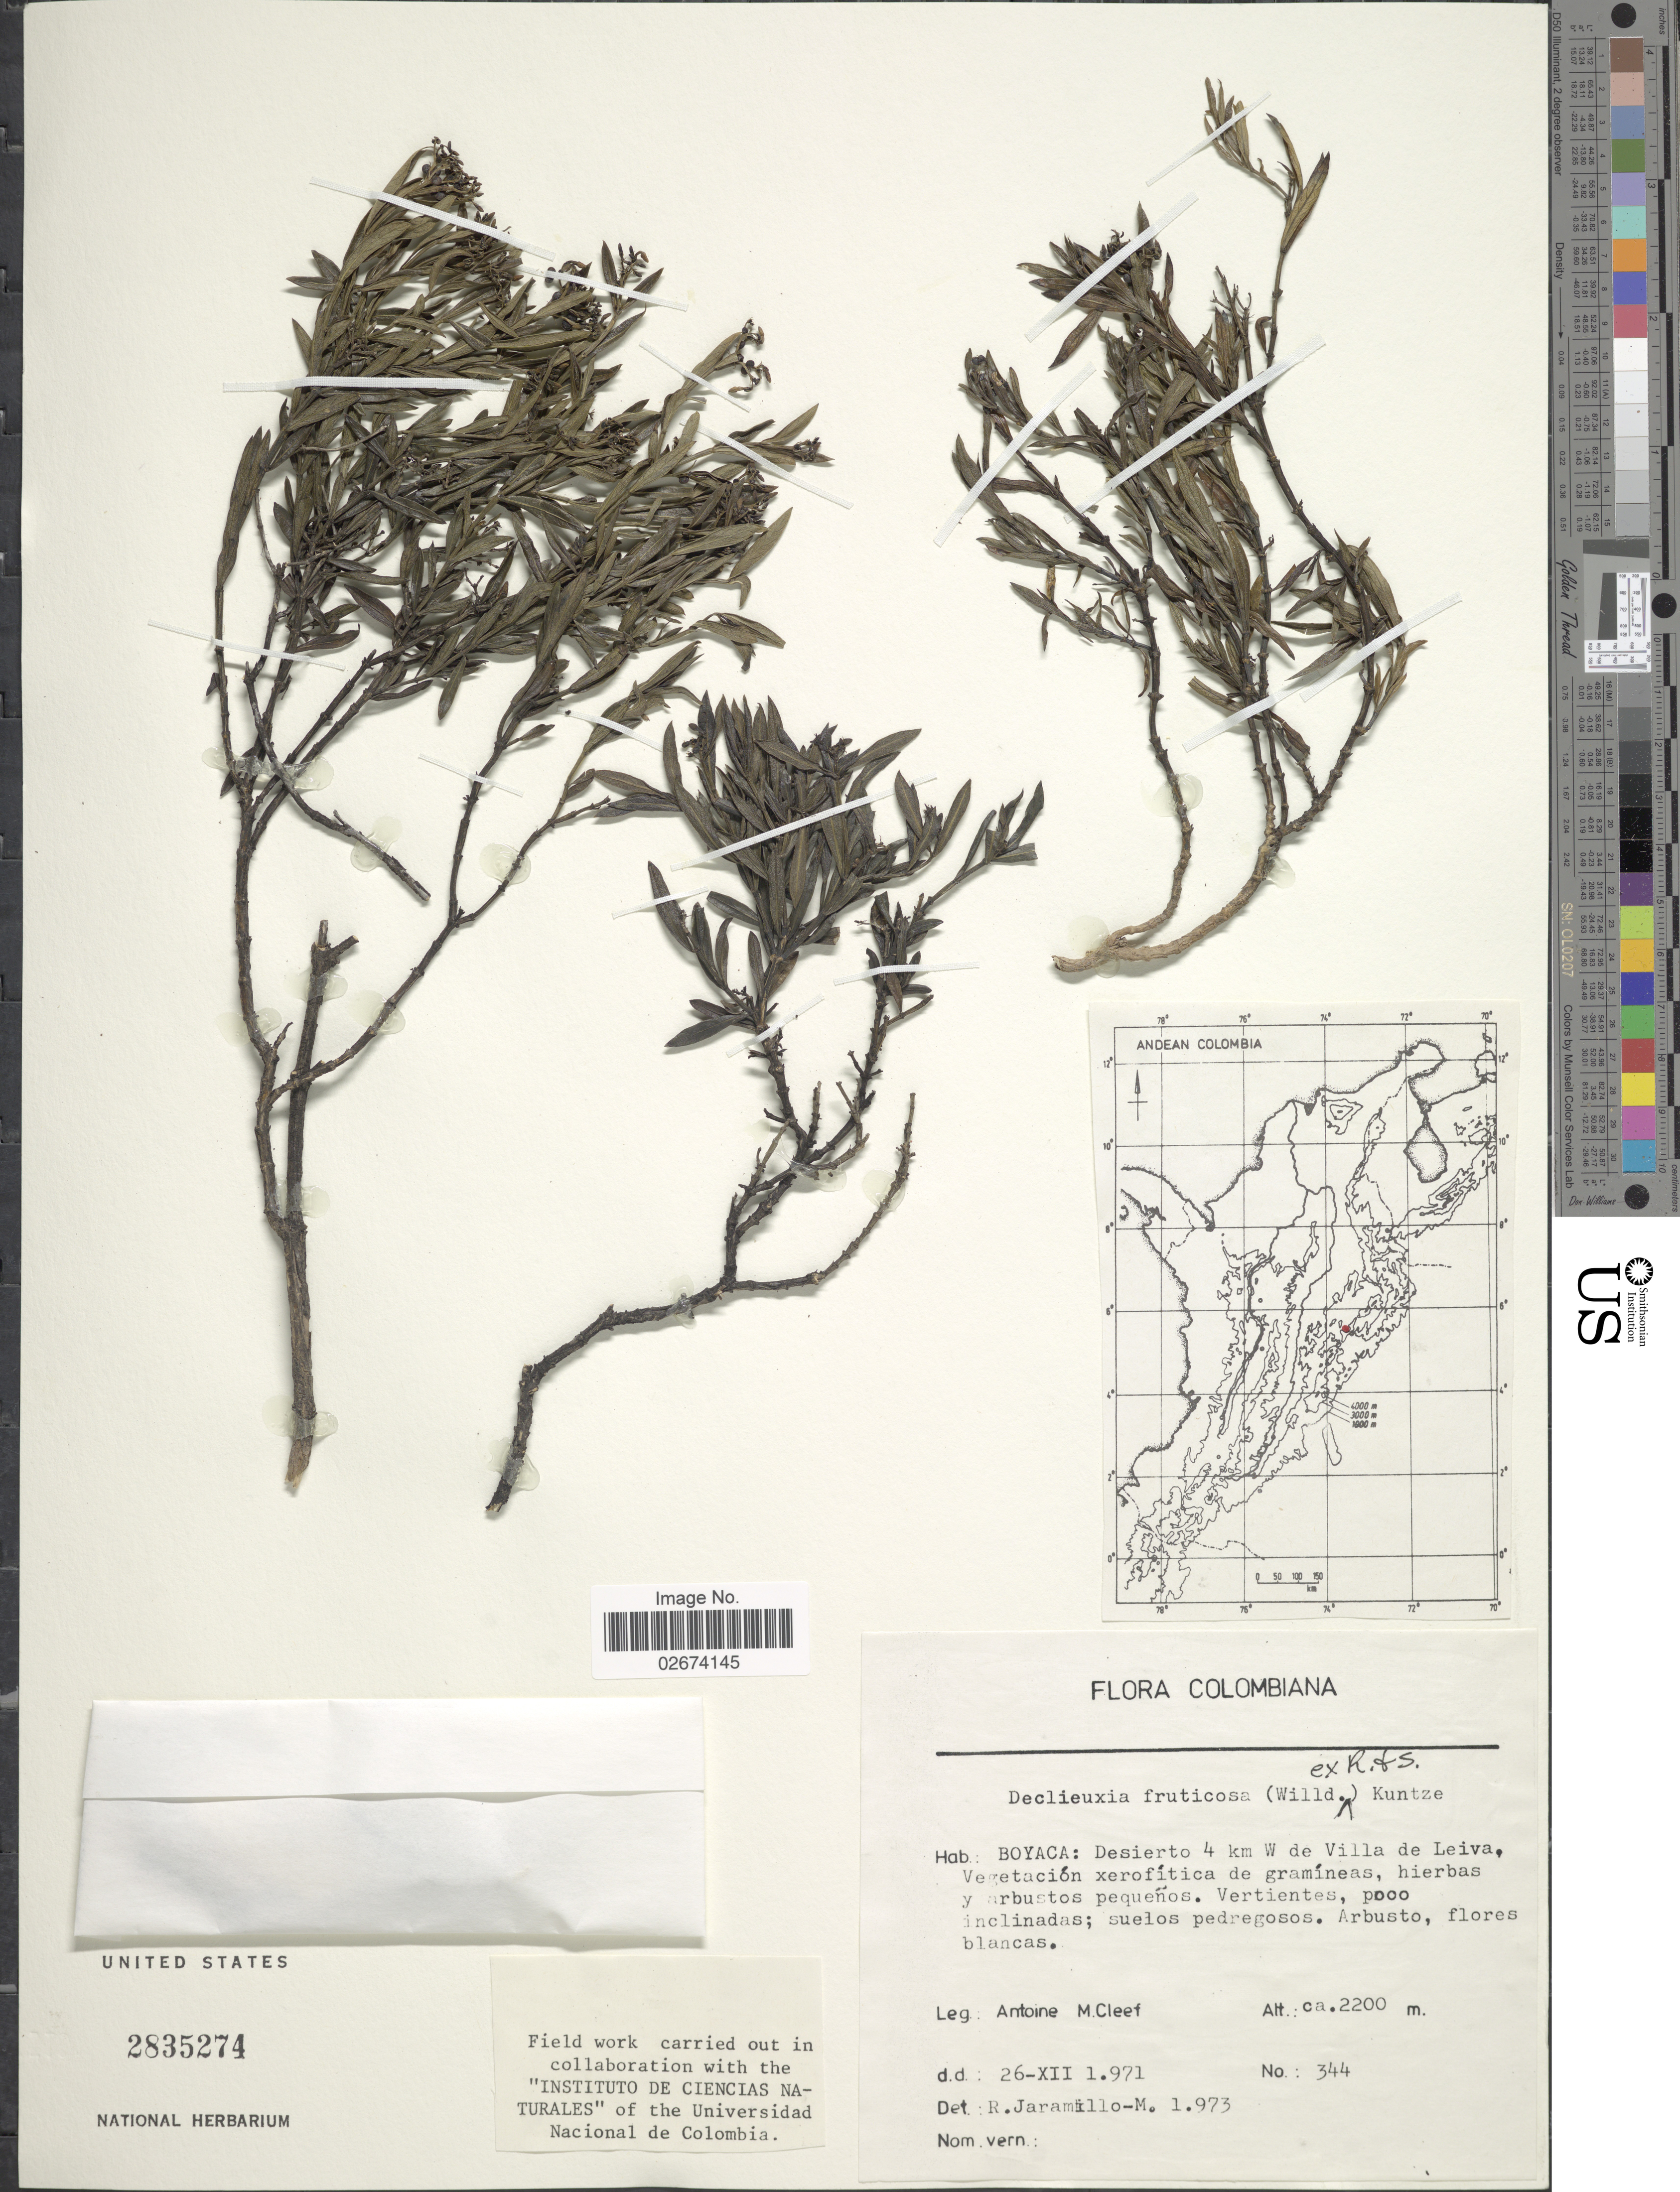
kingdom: Plantae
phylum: Tracheophyta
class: Magnoliopsida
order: Gentianales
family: Rubiaceae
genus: Declieuxia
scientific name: Declieuxia fruticosa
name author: (Willd. ex Roem. & Schult.) Kuntze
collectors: A. M. Cleef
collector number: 344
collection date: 1971-12-26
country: Colombia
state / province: Boyacá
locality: Desierto 4 km W de Villa de Leiva Vegetación xerofítica de gramíneas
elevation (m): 2200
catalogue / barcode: US 2835274